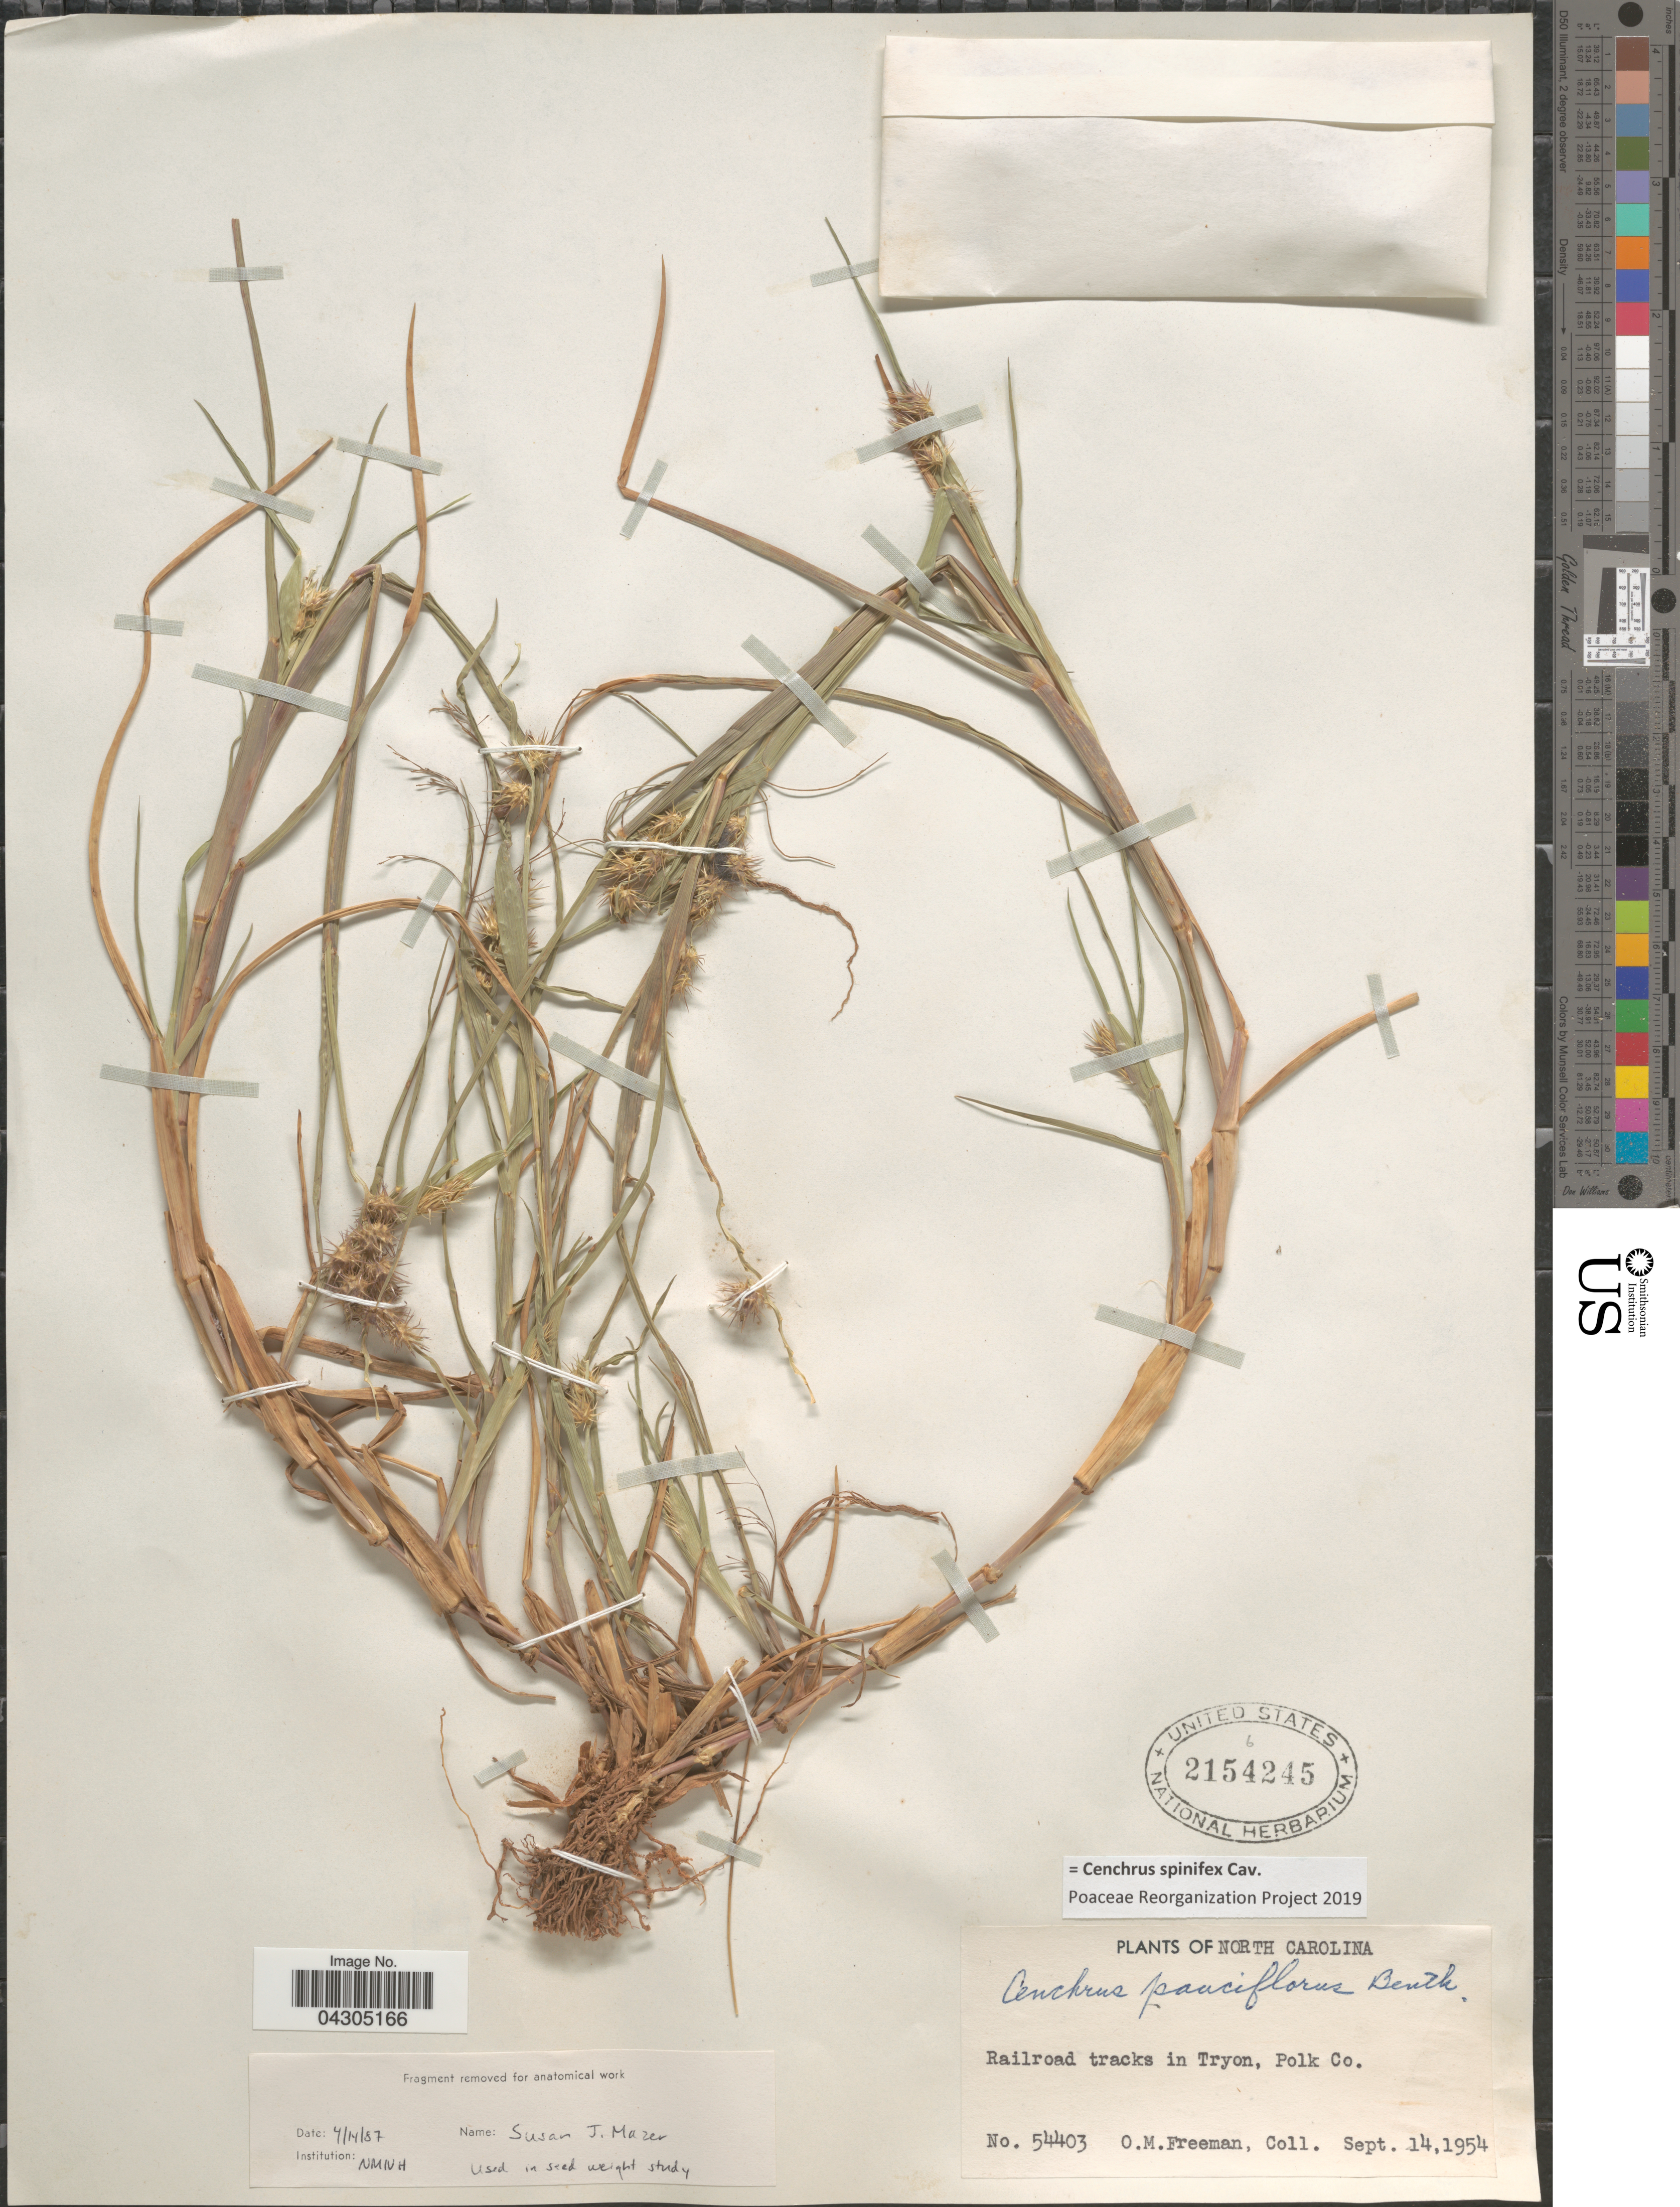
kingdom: Plantae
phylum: Tracheophyta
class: Liliopsida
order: Poales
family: Poaceae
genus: Cenchrus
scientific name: Cenchrus spinifex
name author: Cav.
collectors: O. Freeman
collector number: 54403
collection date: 1954-09-14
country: United States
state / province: North Carolina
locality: Railroad tracks in Tryon, Polk Co.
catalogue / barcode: US 2154245